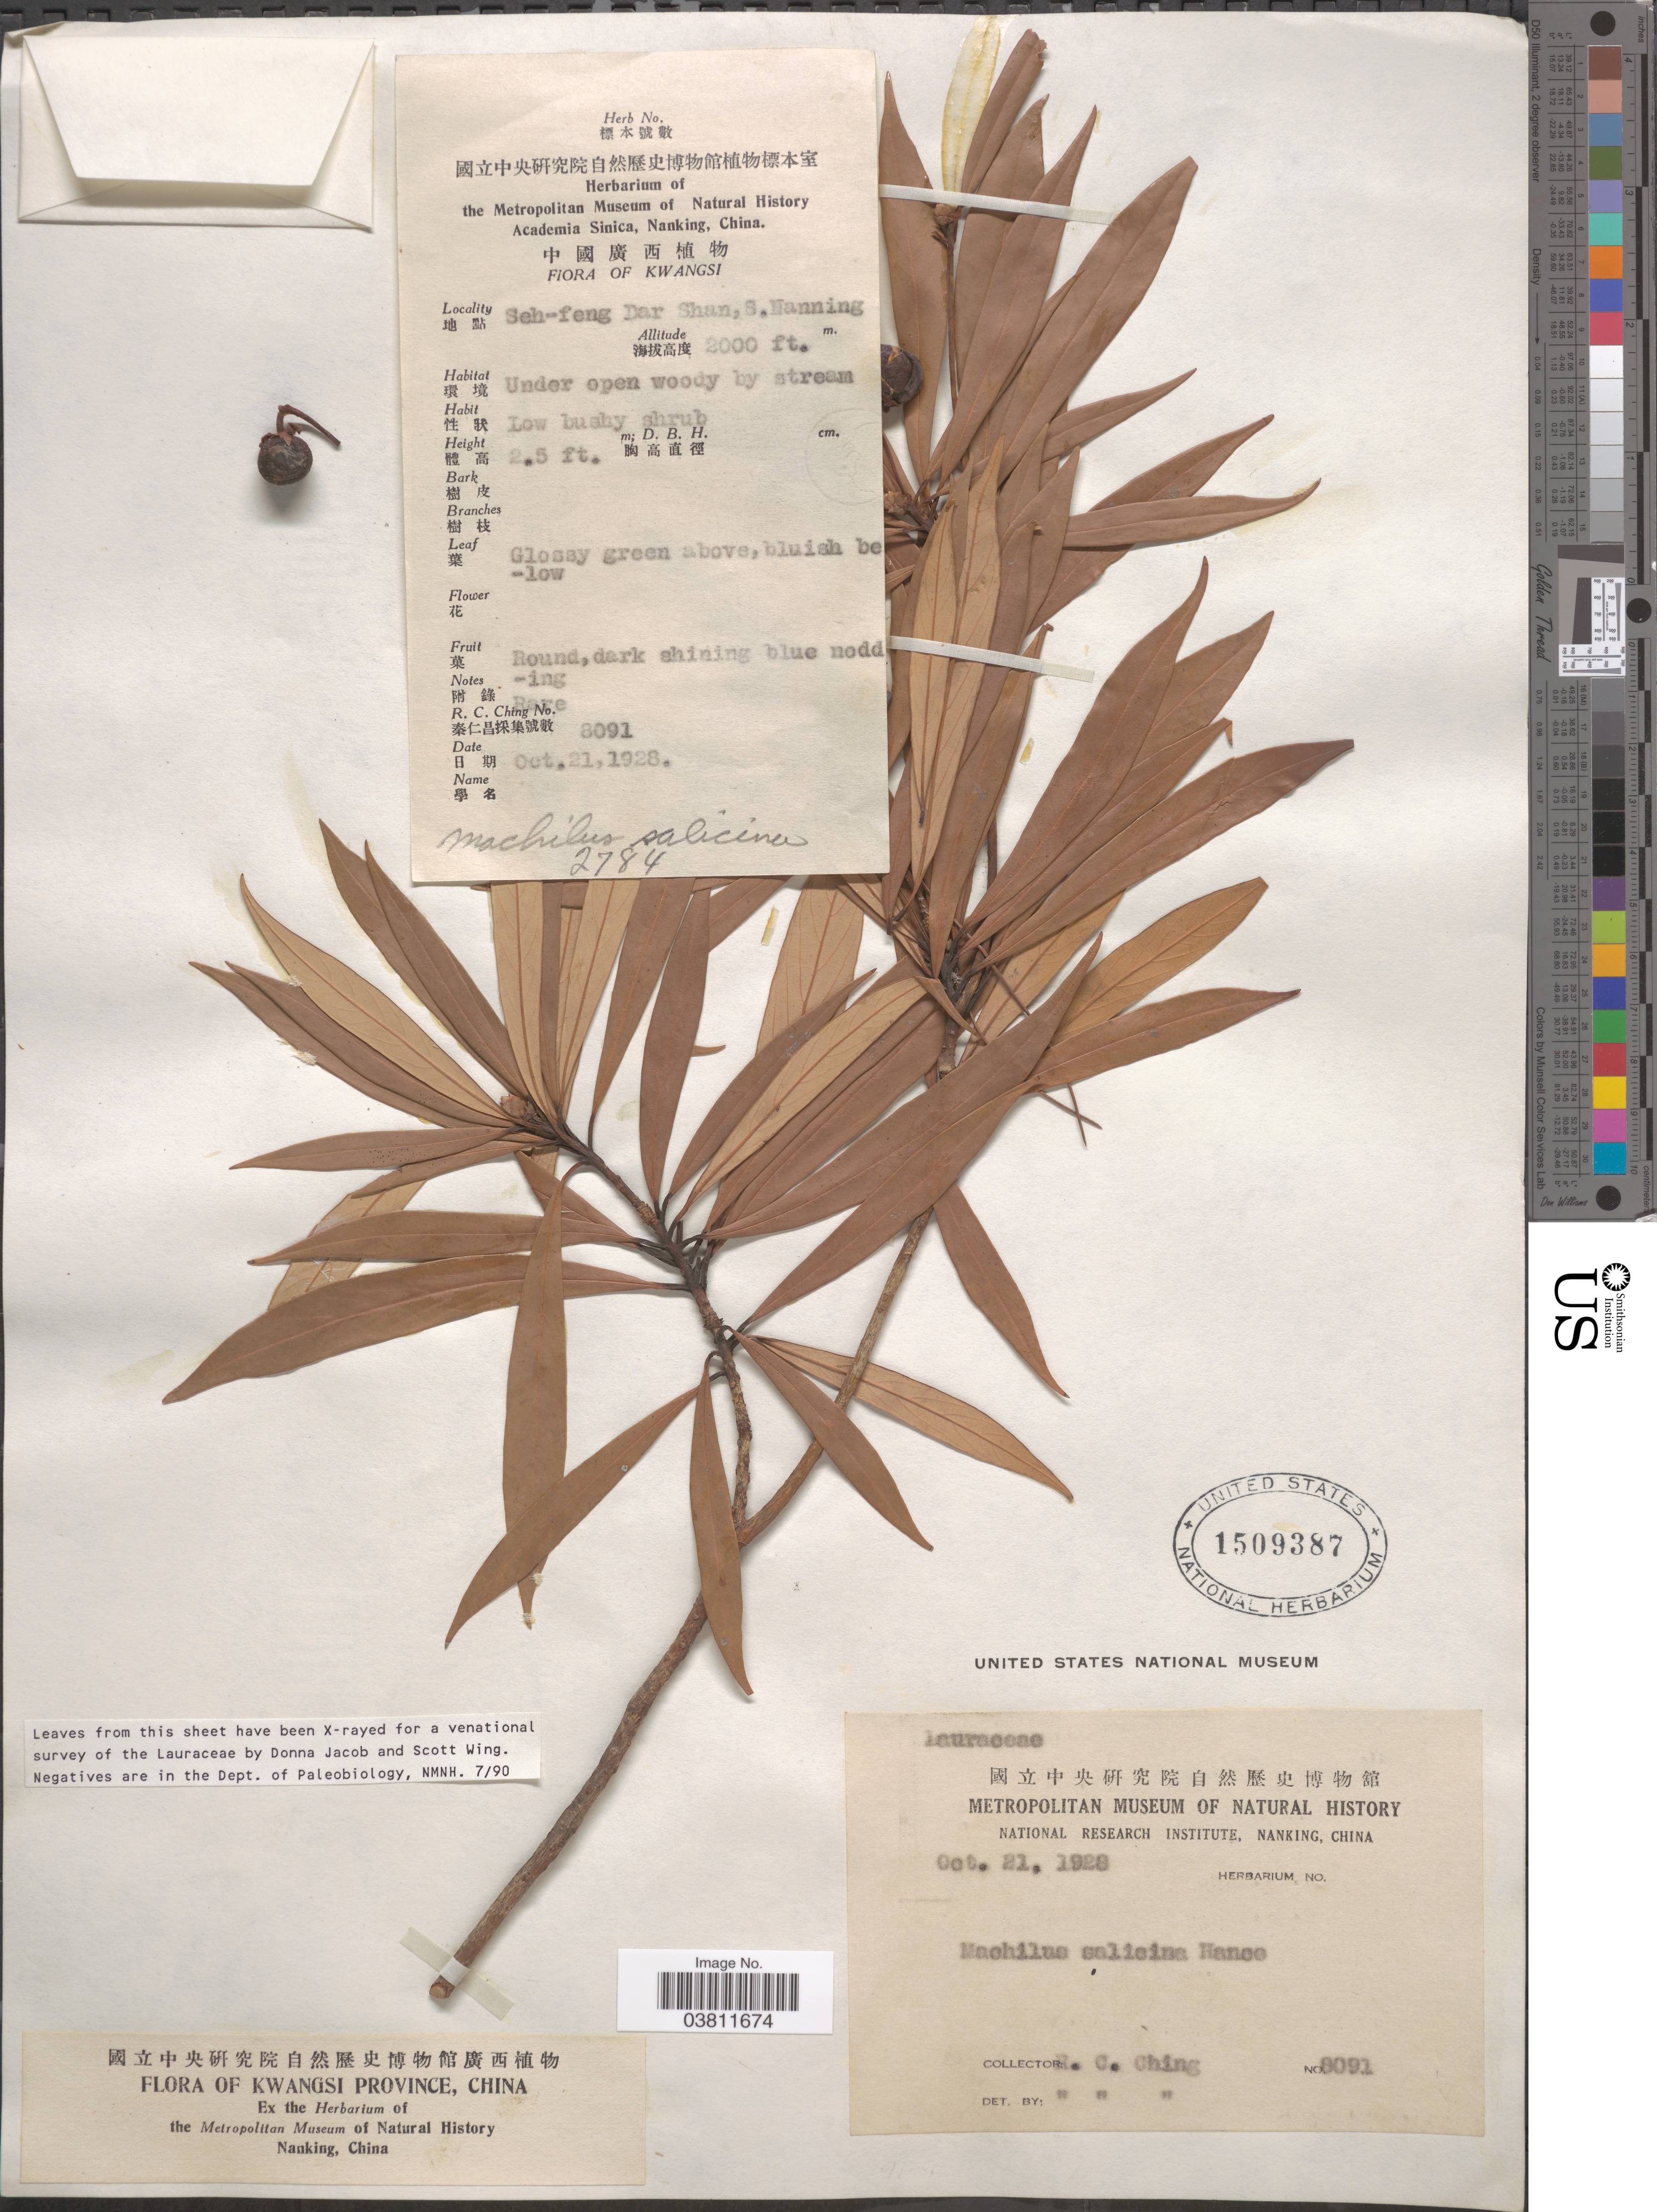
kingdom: Plantae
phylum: Tracheophyta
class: Magnoliopsida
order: Laurales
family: Lauraceae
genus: Machilus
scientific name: Machilus salicina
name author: Hance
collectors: R. C. Ching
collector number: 8091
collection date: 1928-10-21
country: China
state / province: Guangxi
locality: Kwangsi Province. Suh-feng Dar Shan, S. Nanning.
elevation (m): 610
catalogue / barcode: US 1509387